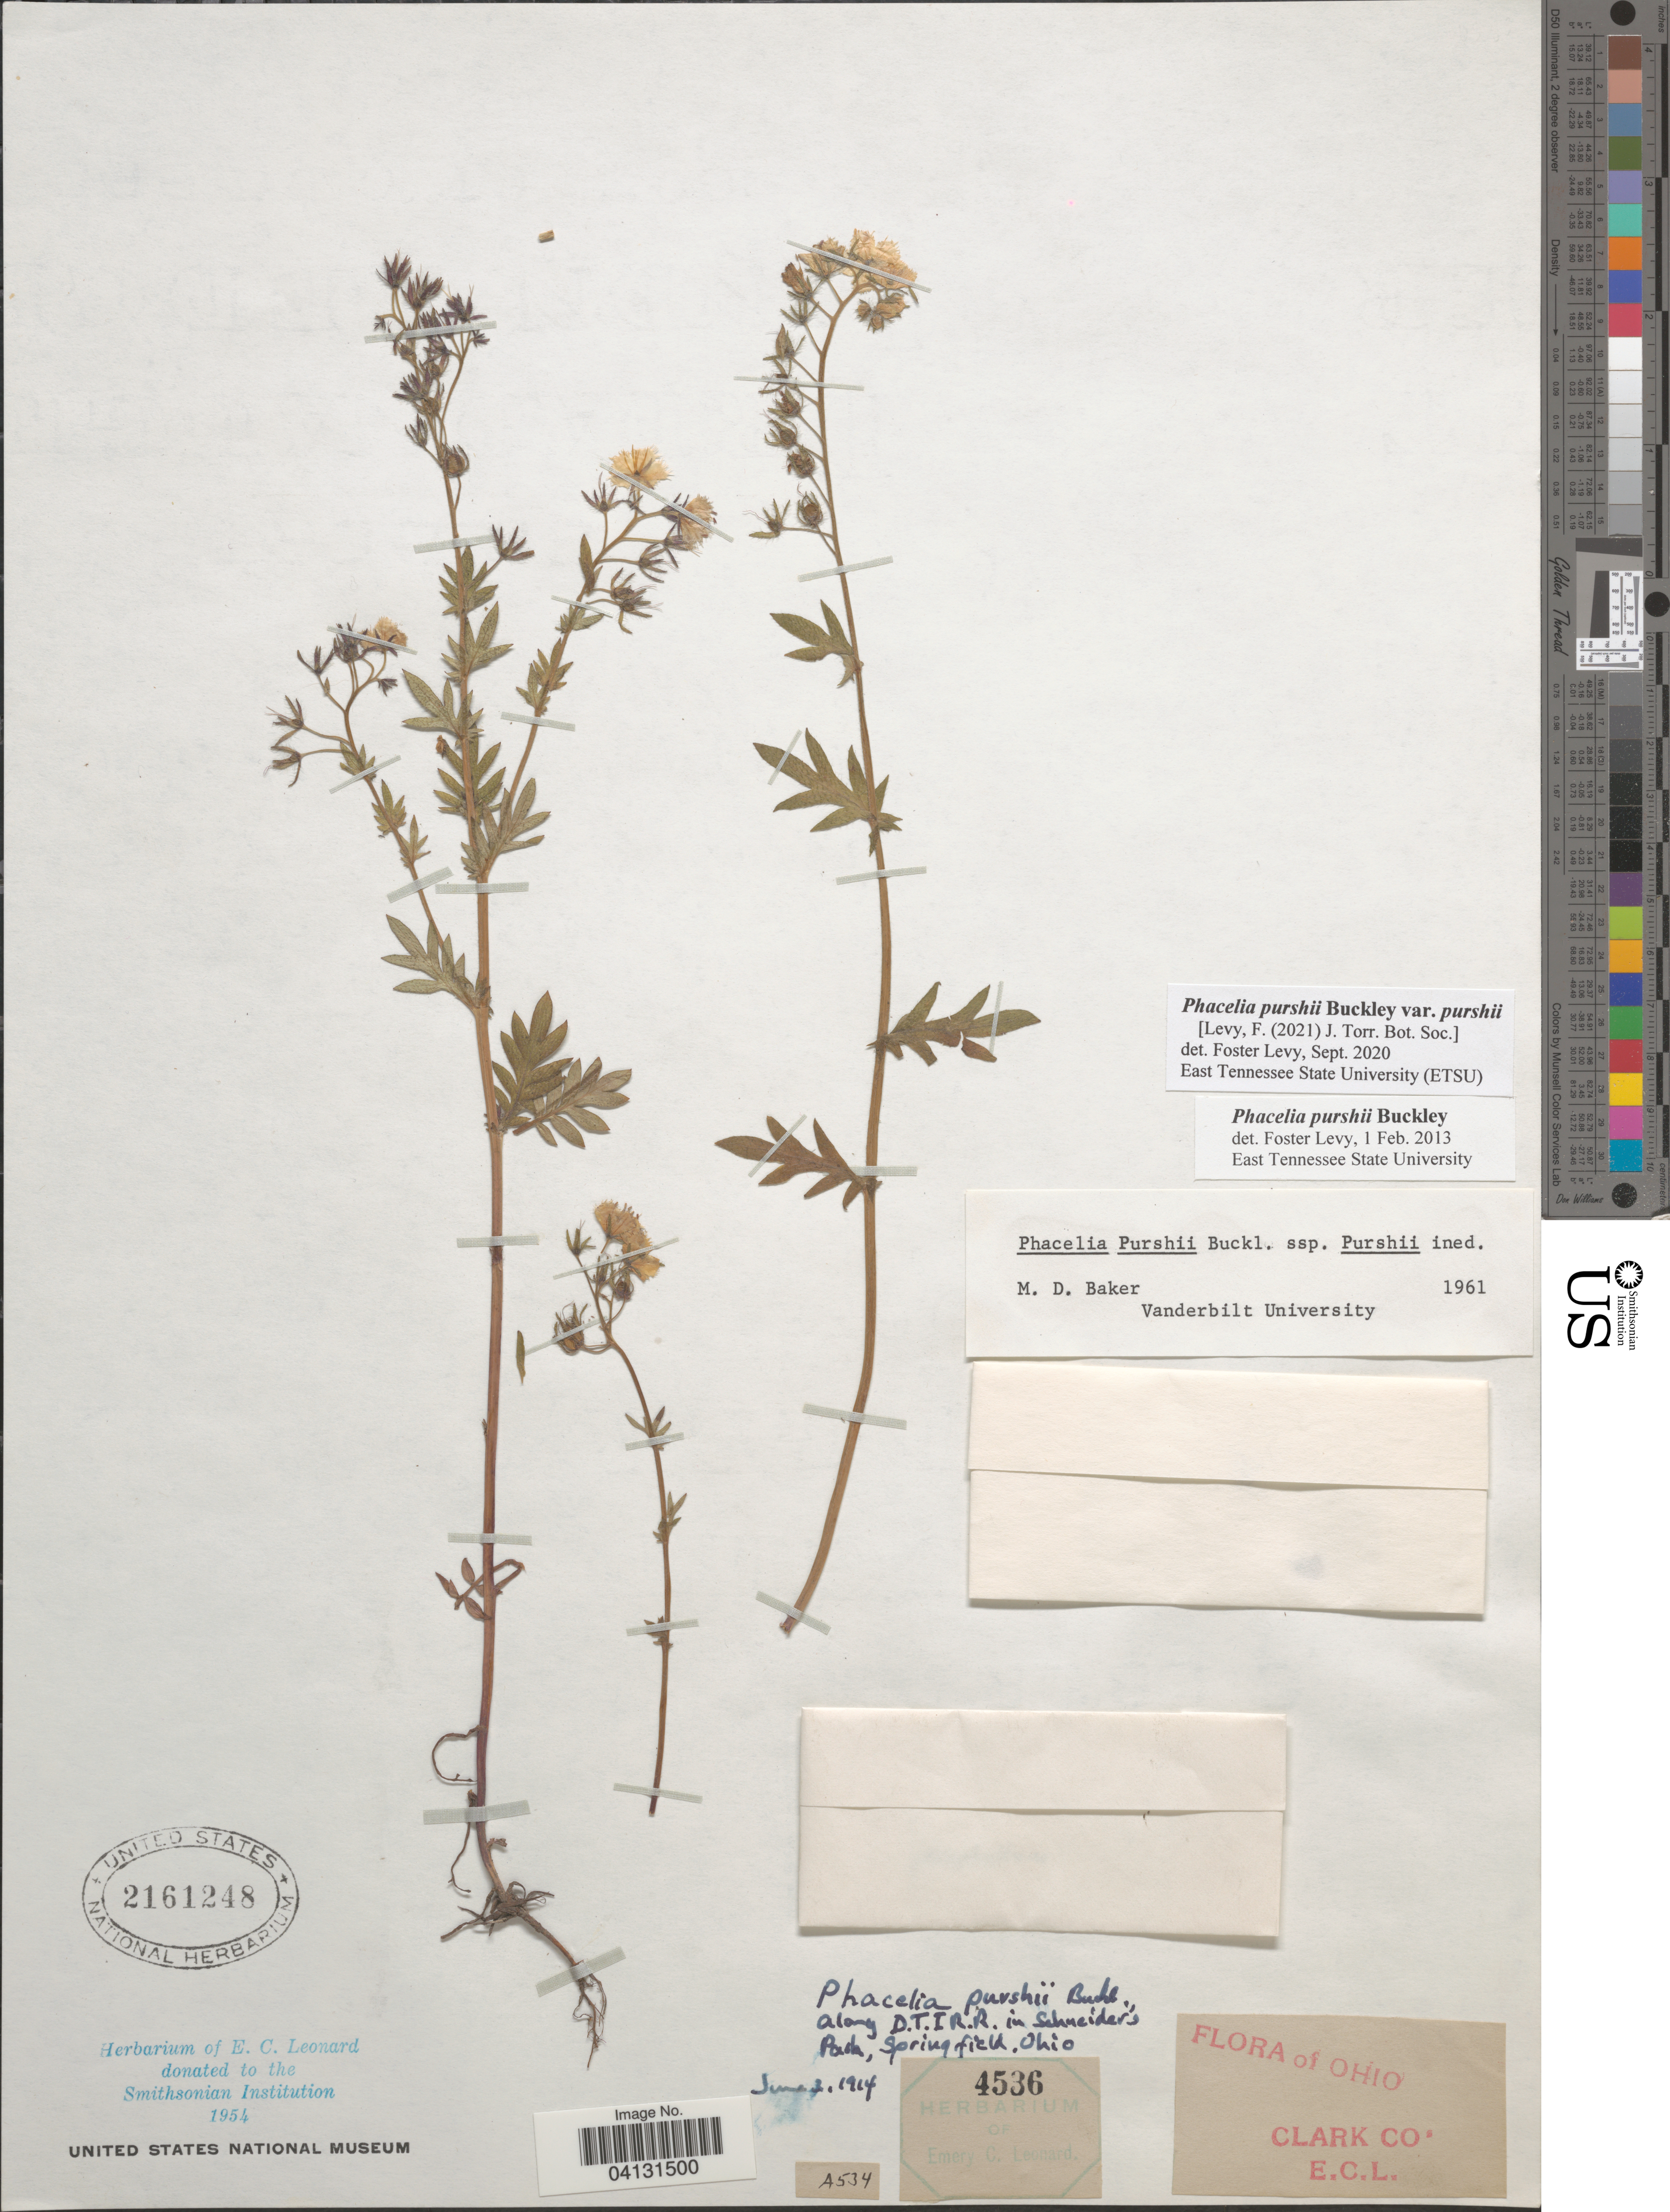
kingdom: Plantae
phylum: Tracheophyta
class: Magnoliopsida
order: Boraginales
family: Hydrophyllaceae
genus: Phacelia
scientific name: Phacelia purshii var. purshii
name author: Buckley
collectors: E. C. Leonard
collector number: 4536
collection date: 1914-06-03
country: United States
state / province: Ohio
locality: Along D.T.I.R.R. in Schneider's Park, Springfield. Clark Co.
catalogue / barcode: US 2161248